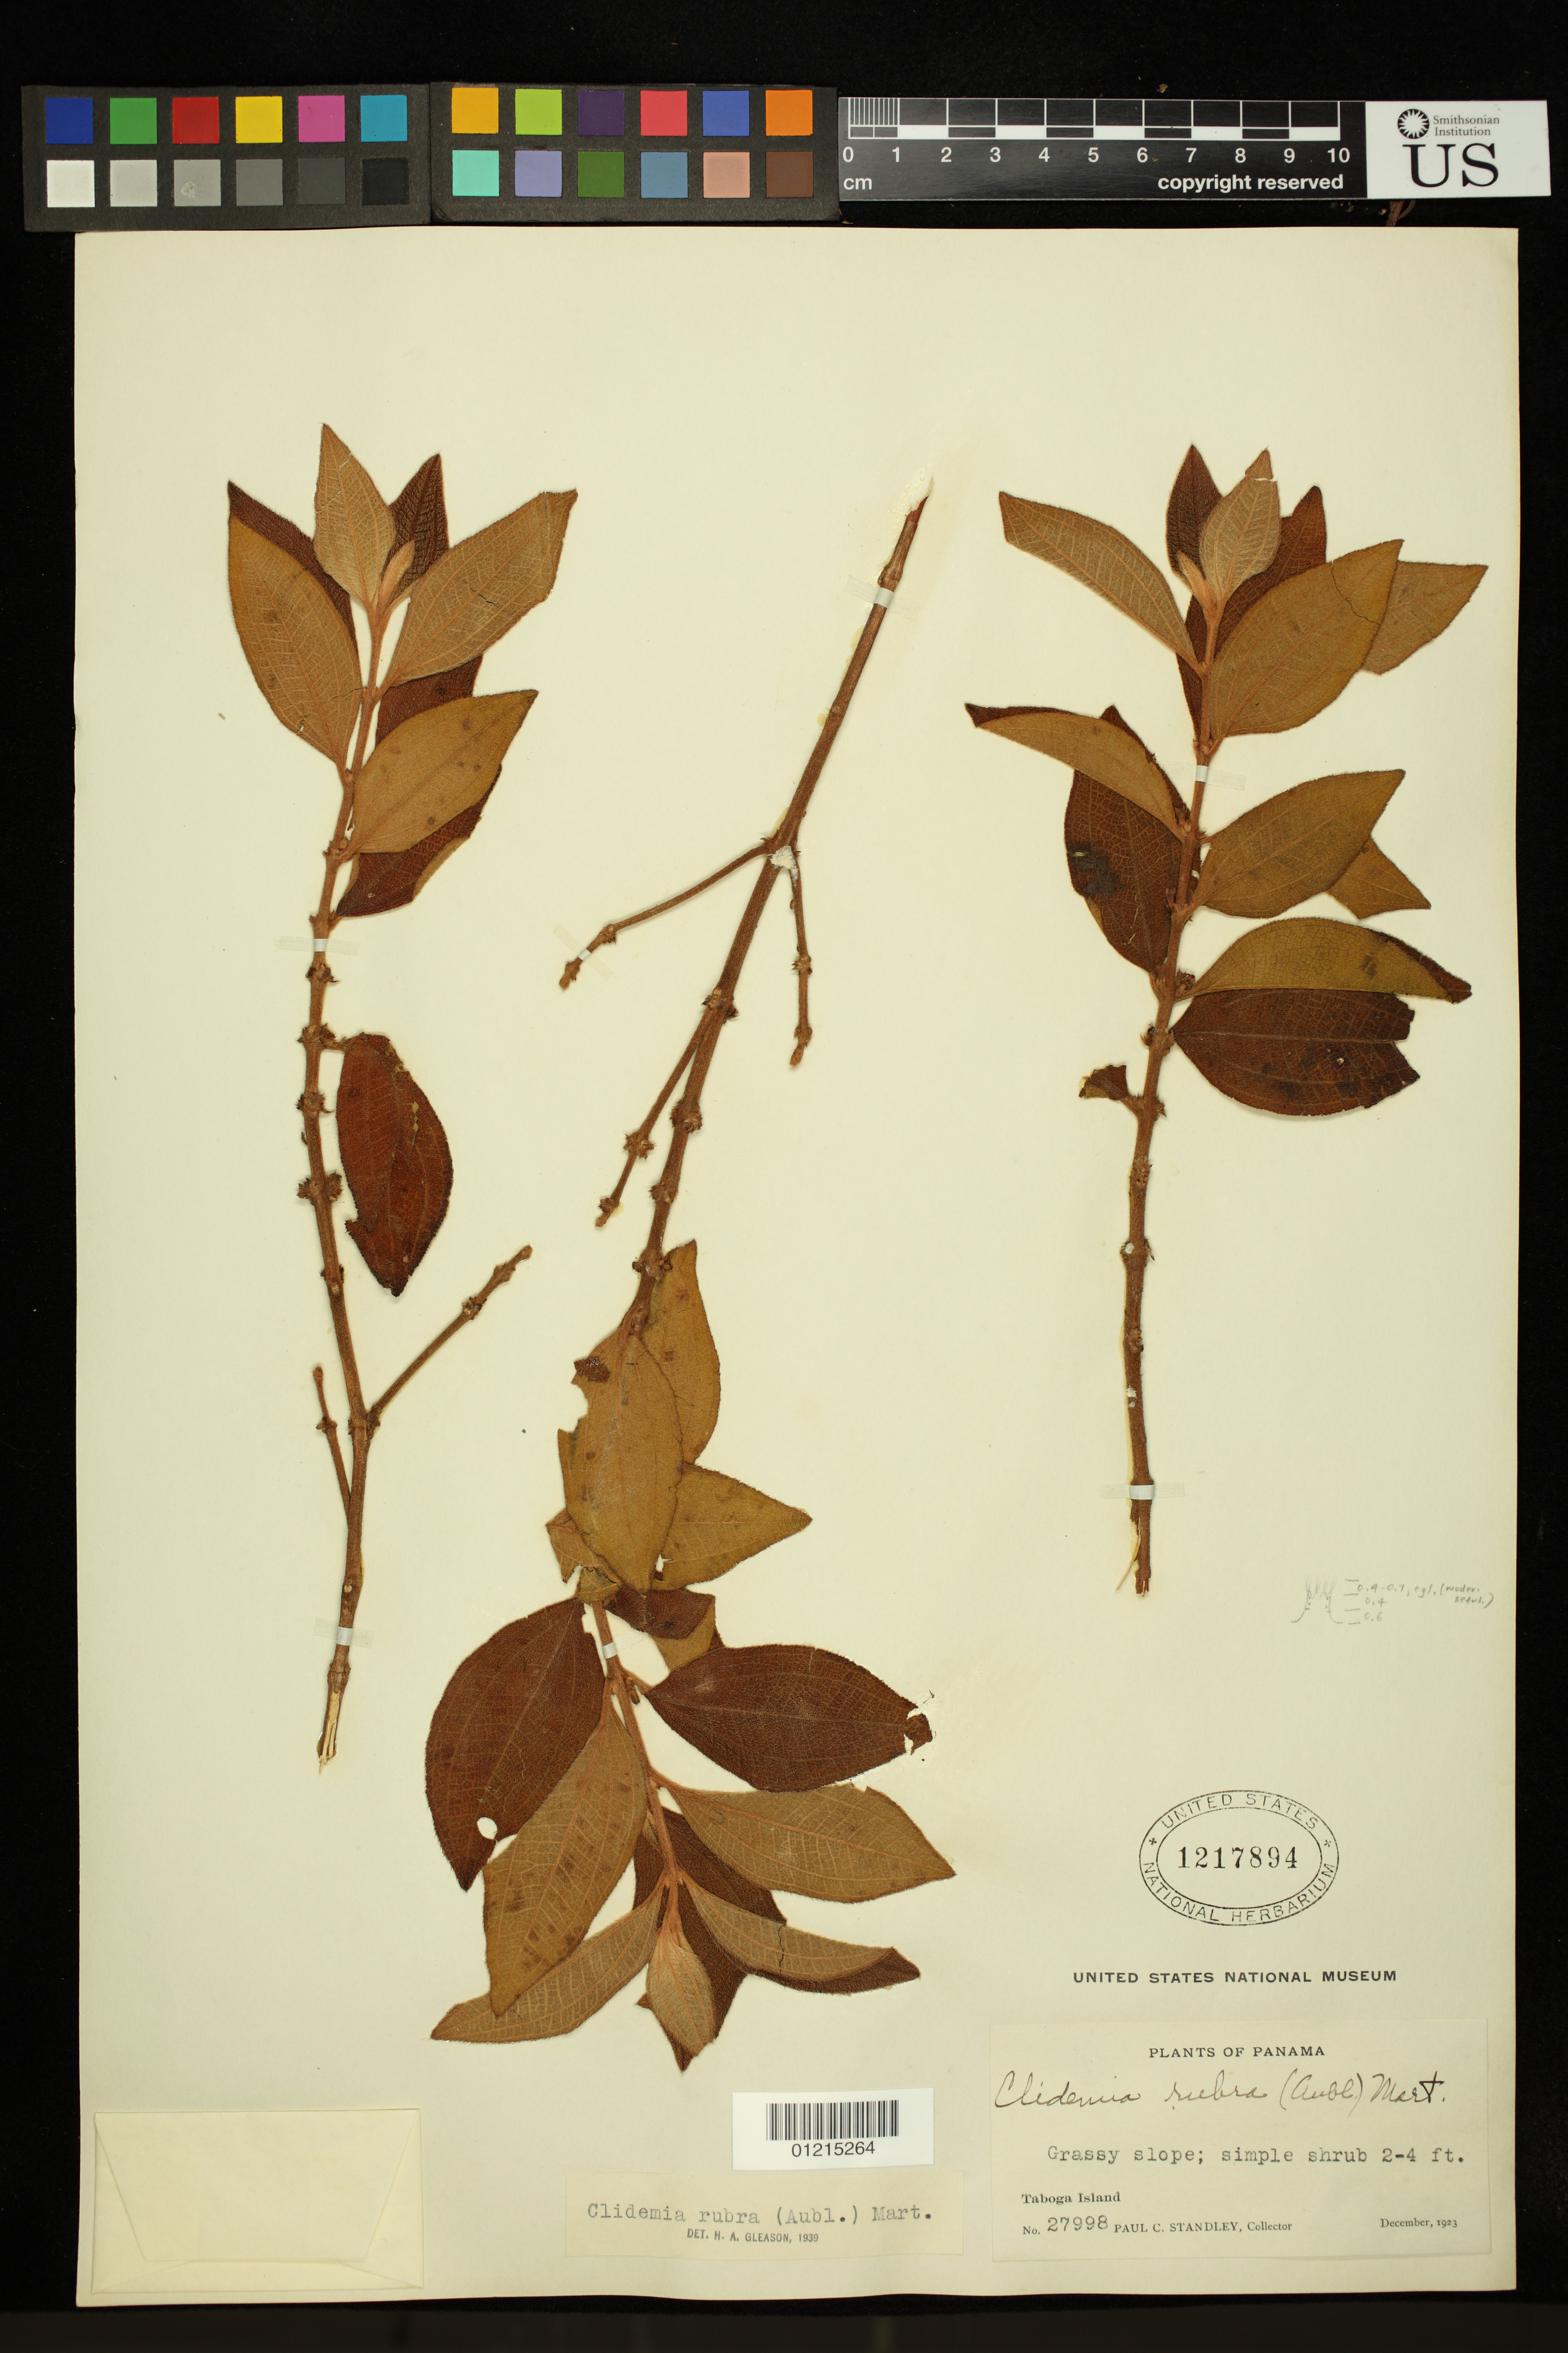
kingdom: Plantae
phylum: Tracheophyta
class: Magnoliopsida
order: Myrtales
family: Melastomataceae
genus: Clidemia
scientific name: Clidemia rubra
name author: (Aubl.) Mart.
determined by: Gleason, H. A.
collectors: P. C. Standley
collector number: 27998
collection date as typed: Dec 1923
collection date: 1923-12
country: Panama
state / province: Panamá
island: Taboga Island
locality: Taboga Island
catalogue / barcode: US 1217894